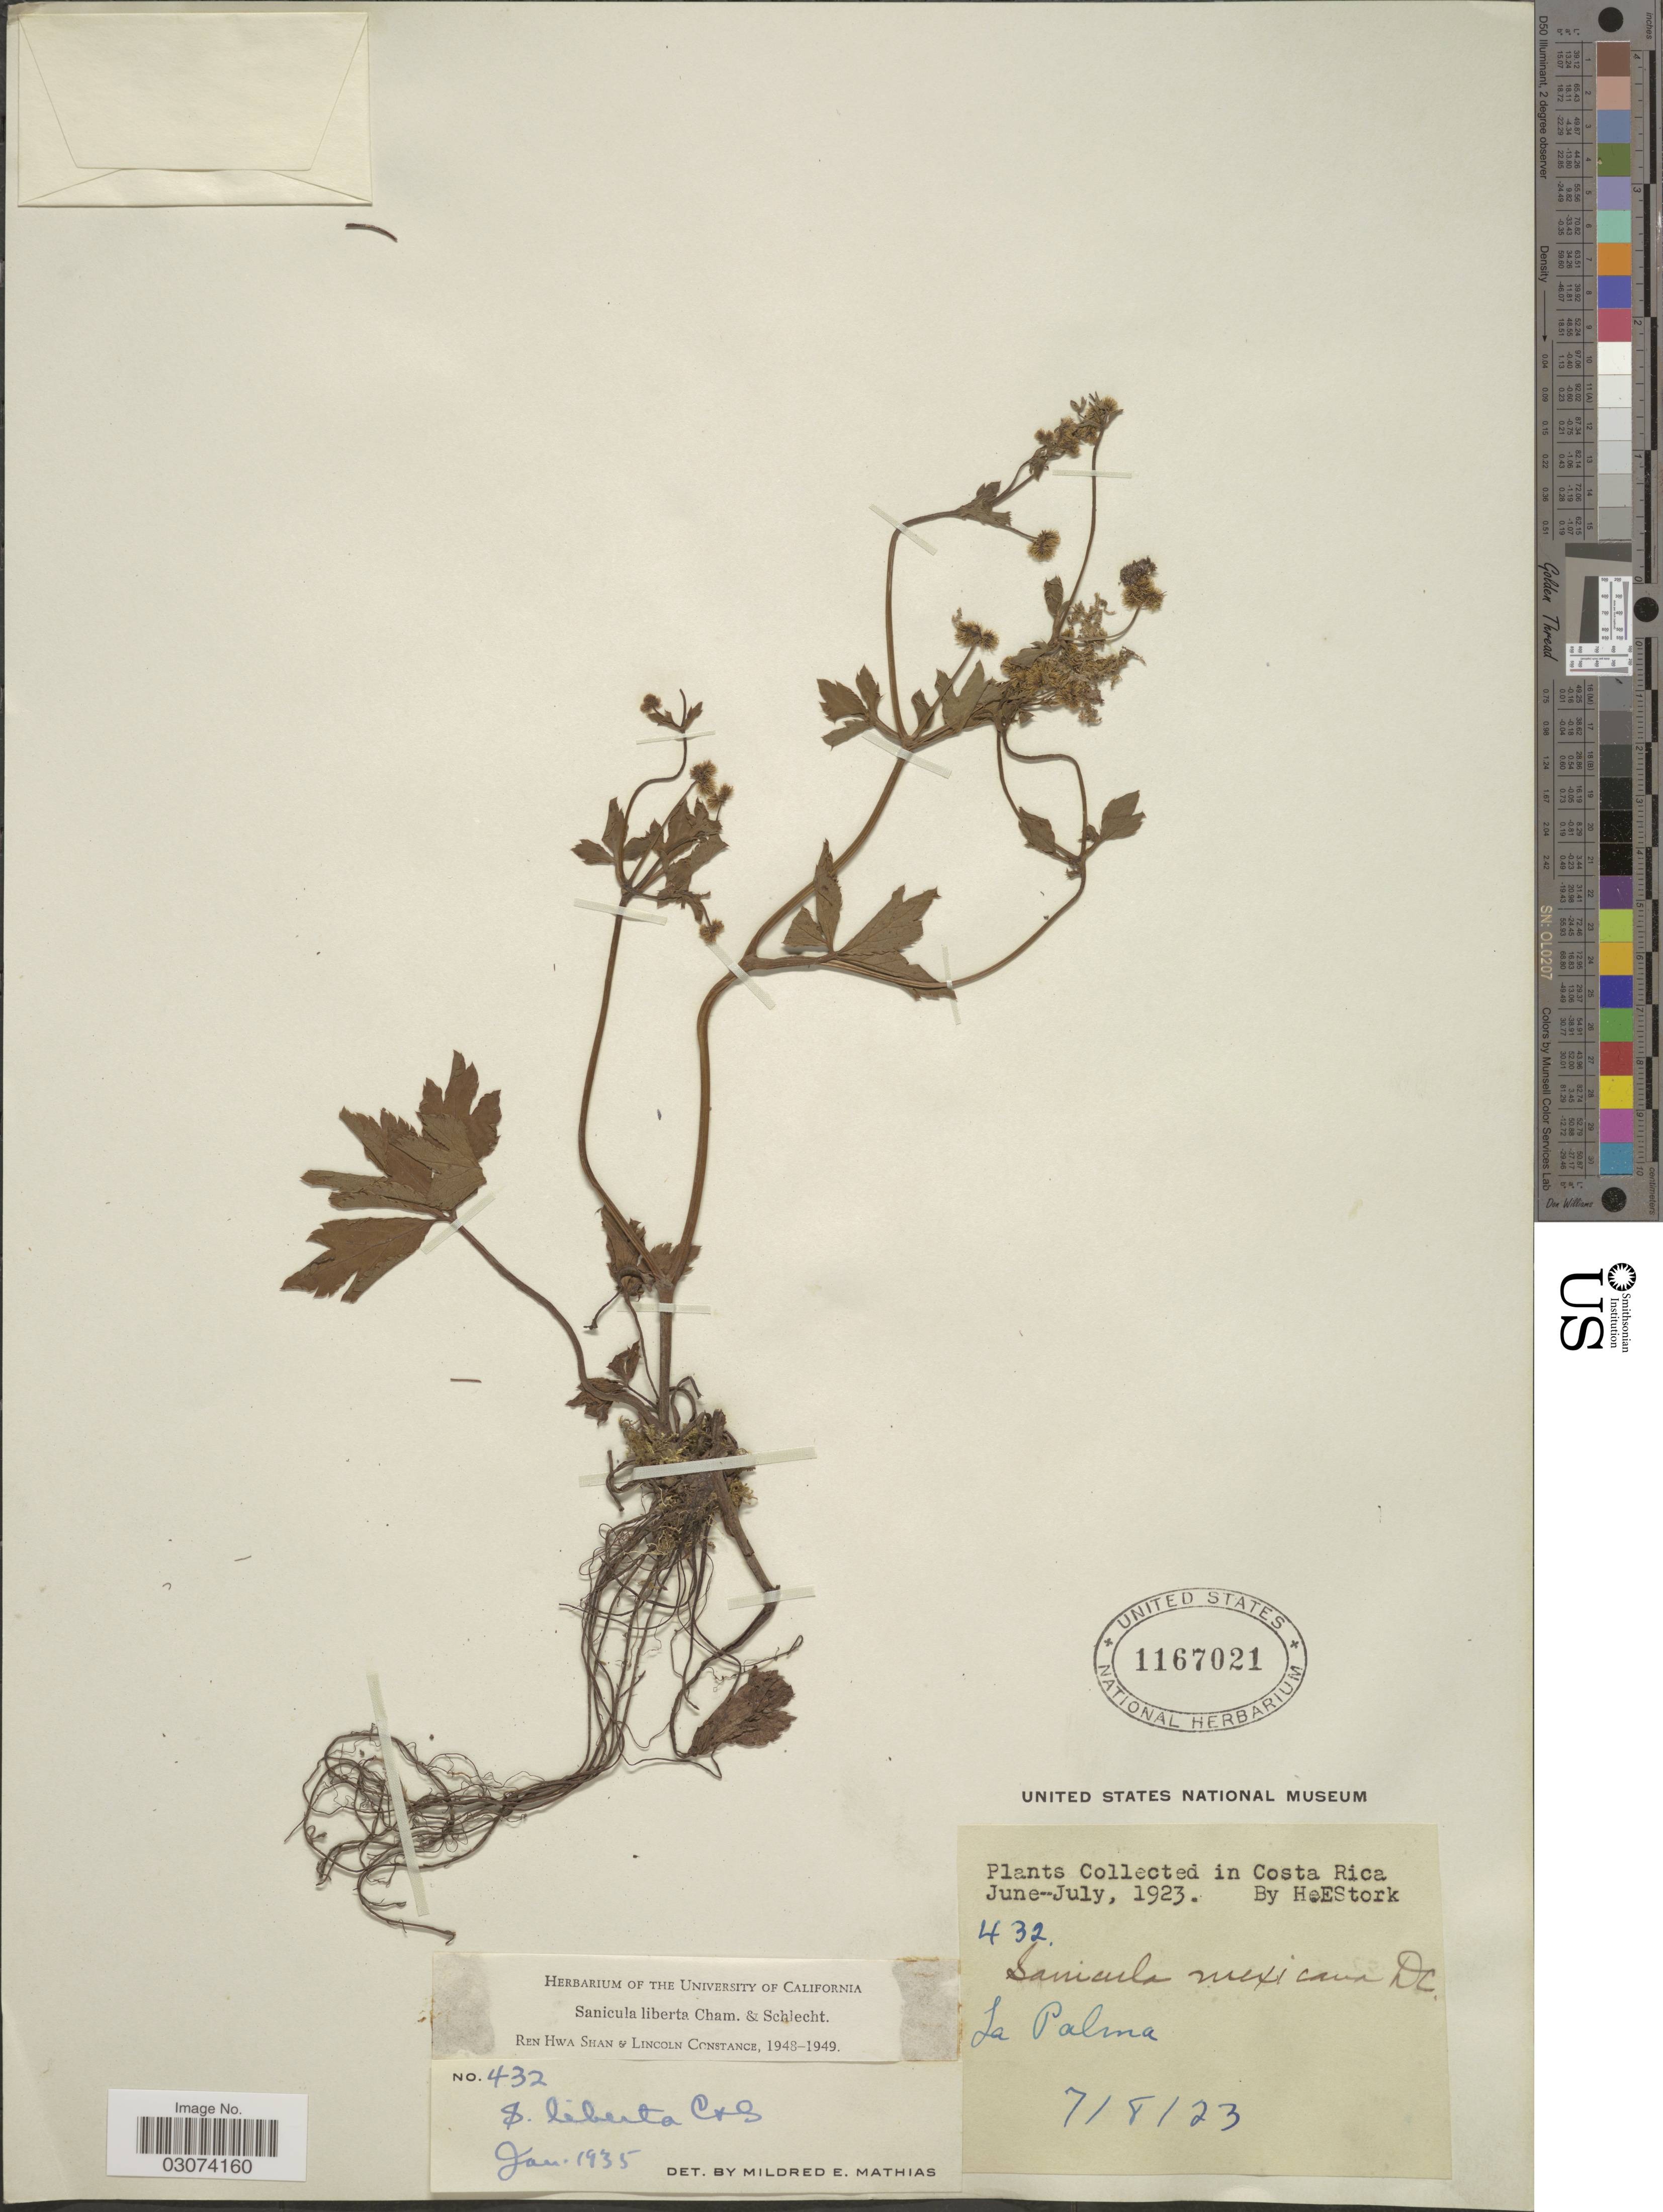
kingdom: Plantae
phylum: Tracheophyta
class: Magnoliopsida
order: Apiales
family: Apiaceae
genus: Sanicula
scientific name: Sanicula liberta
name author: Cham. & Schltdl.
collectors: H. E. Stork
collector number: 432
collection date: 1923-07-08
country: Costa Rica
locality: La Palma.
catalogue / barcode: US 1167021